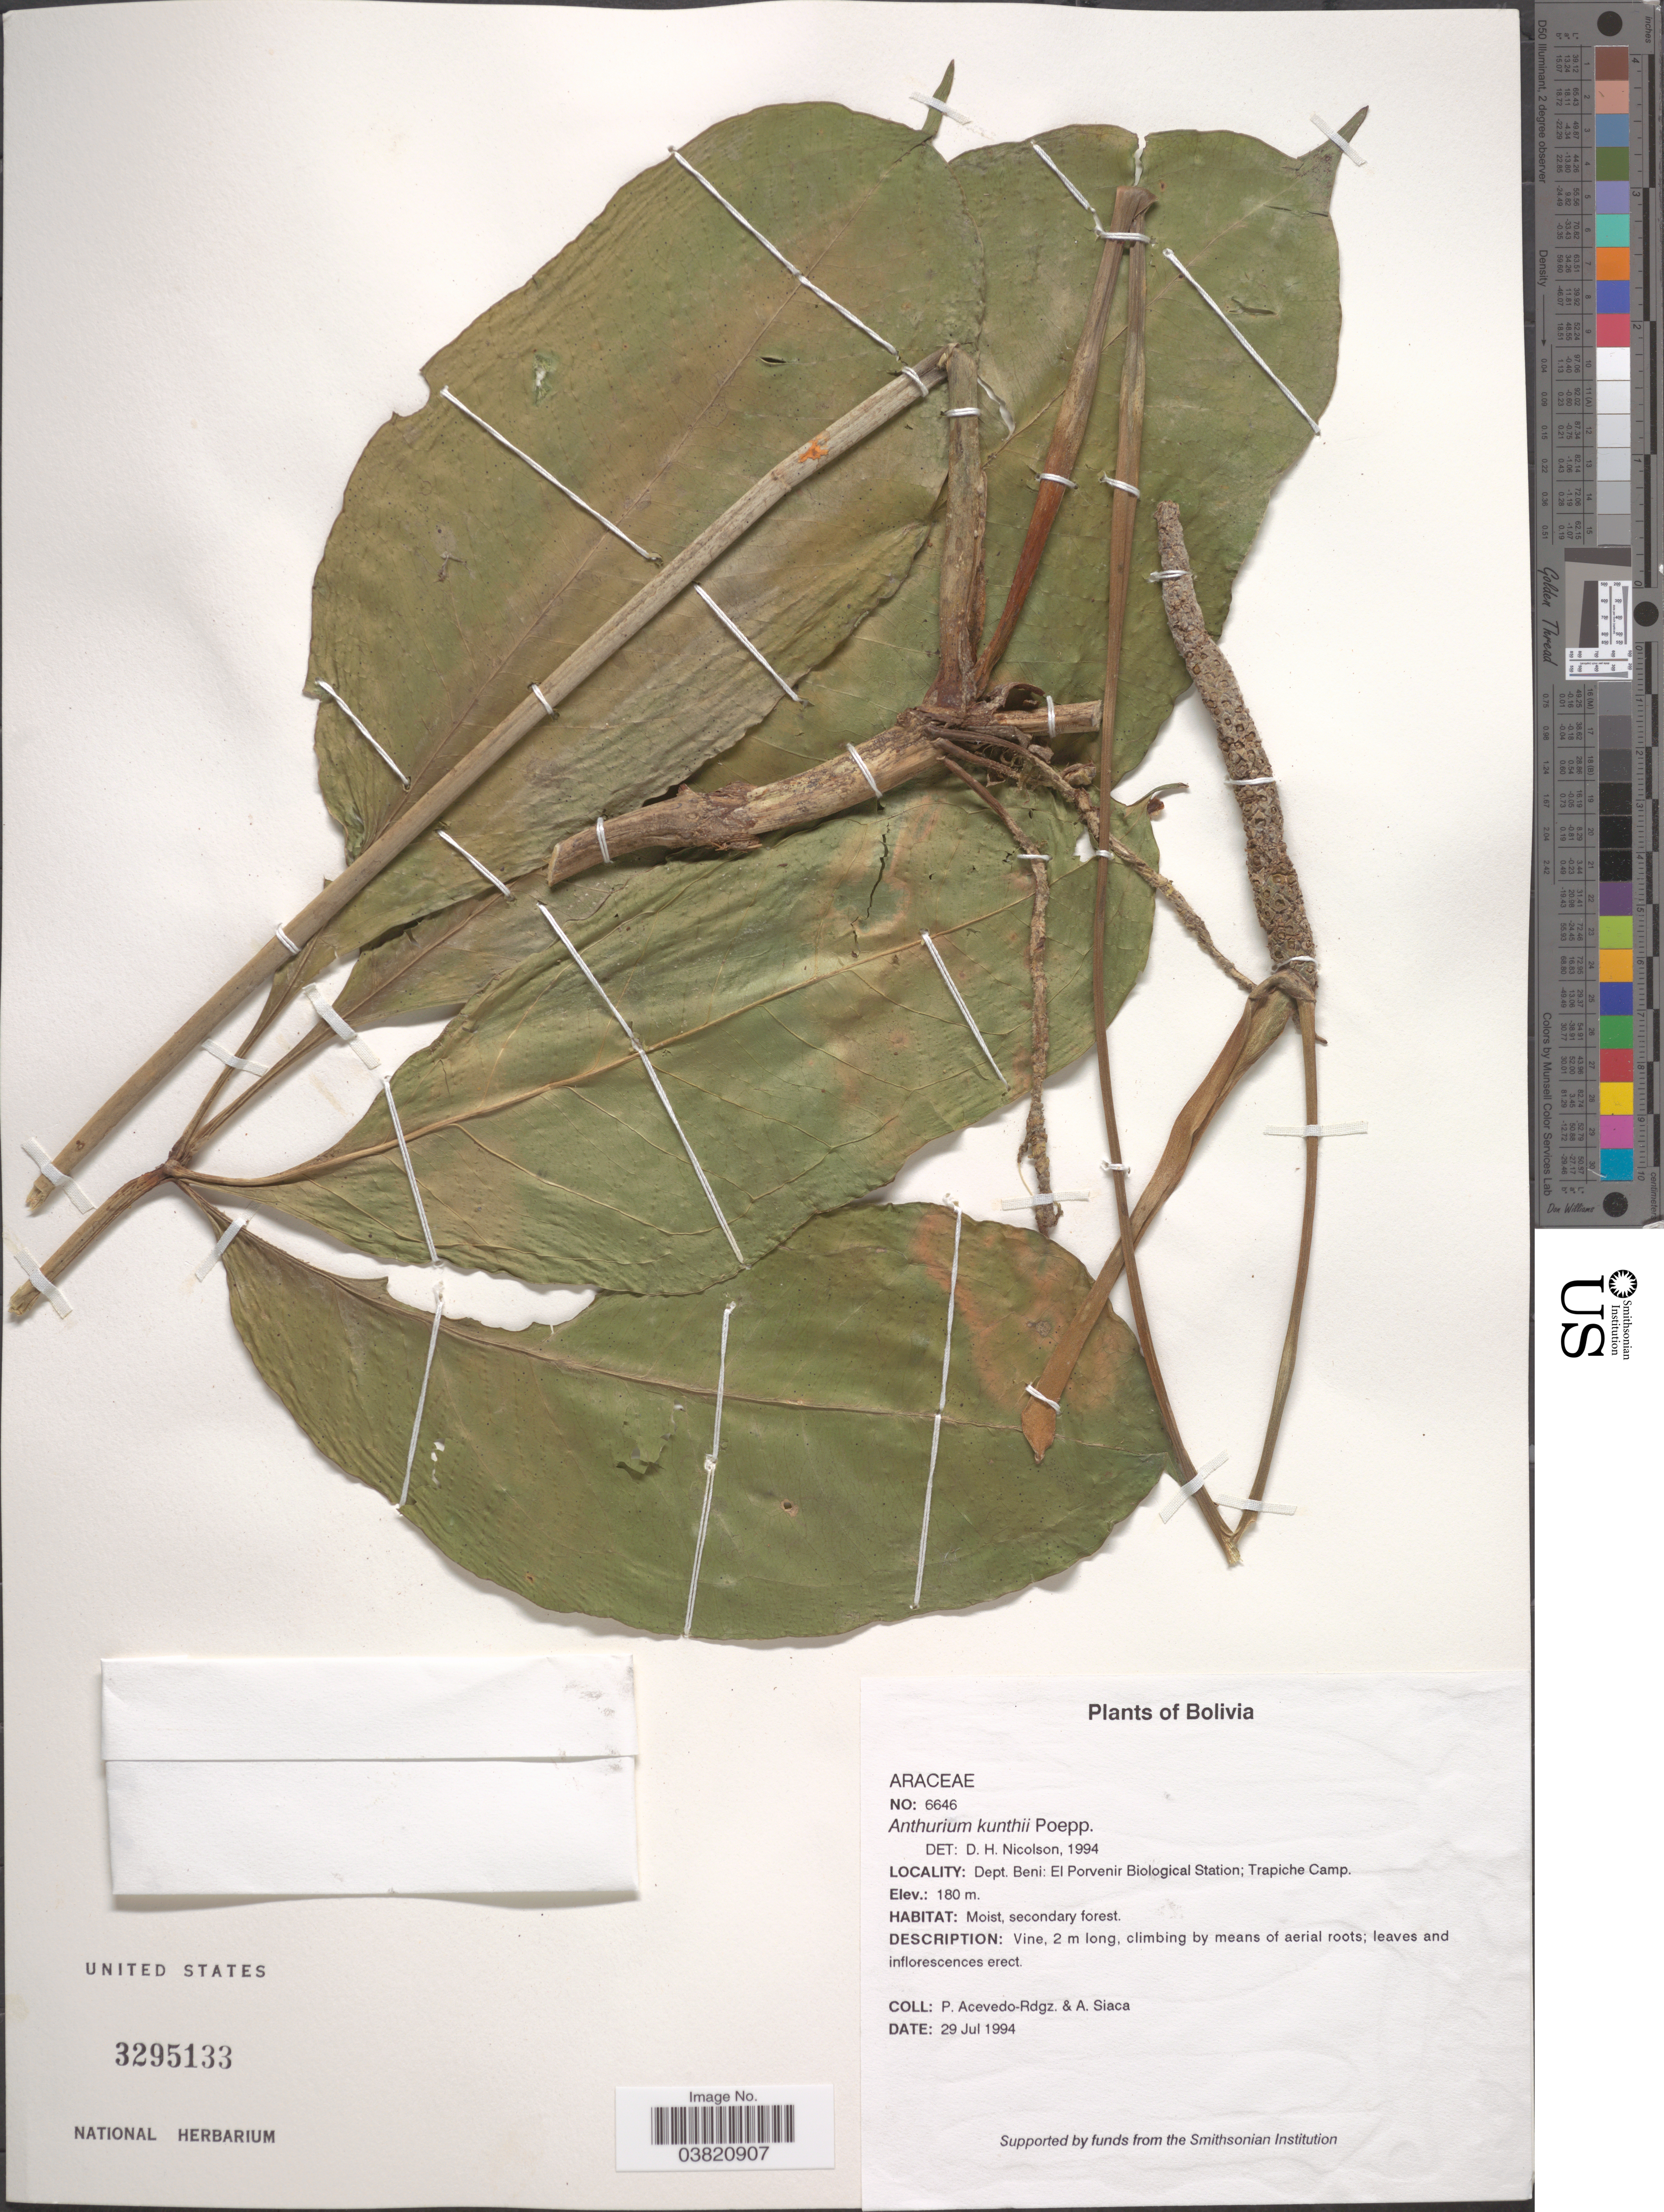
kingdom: Plantae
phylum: Tracheophyta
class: Liliopsida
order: Alismatales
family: Araceae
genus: Anthurium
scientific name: Anthurium kunthii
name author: Poepp.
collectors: P. Acevedo-Rodr. & A. Siaca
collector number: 6646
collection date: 1994-07-29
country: Bolivia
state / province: Beni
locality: Dept. Beni: El Porvenir Biological Station; Trapiche Camp.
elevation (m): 180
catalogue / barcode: US 3295133